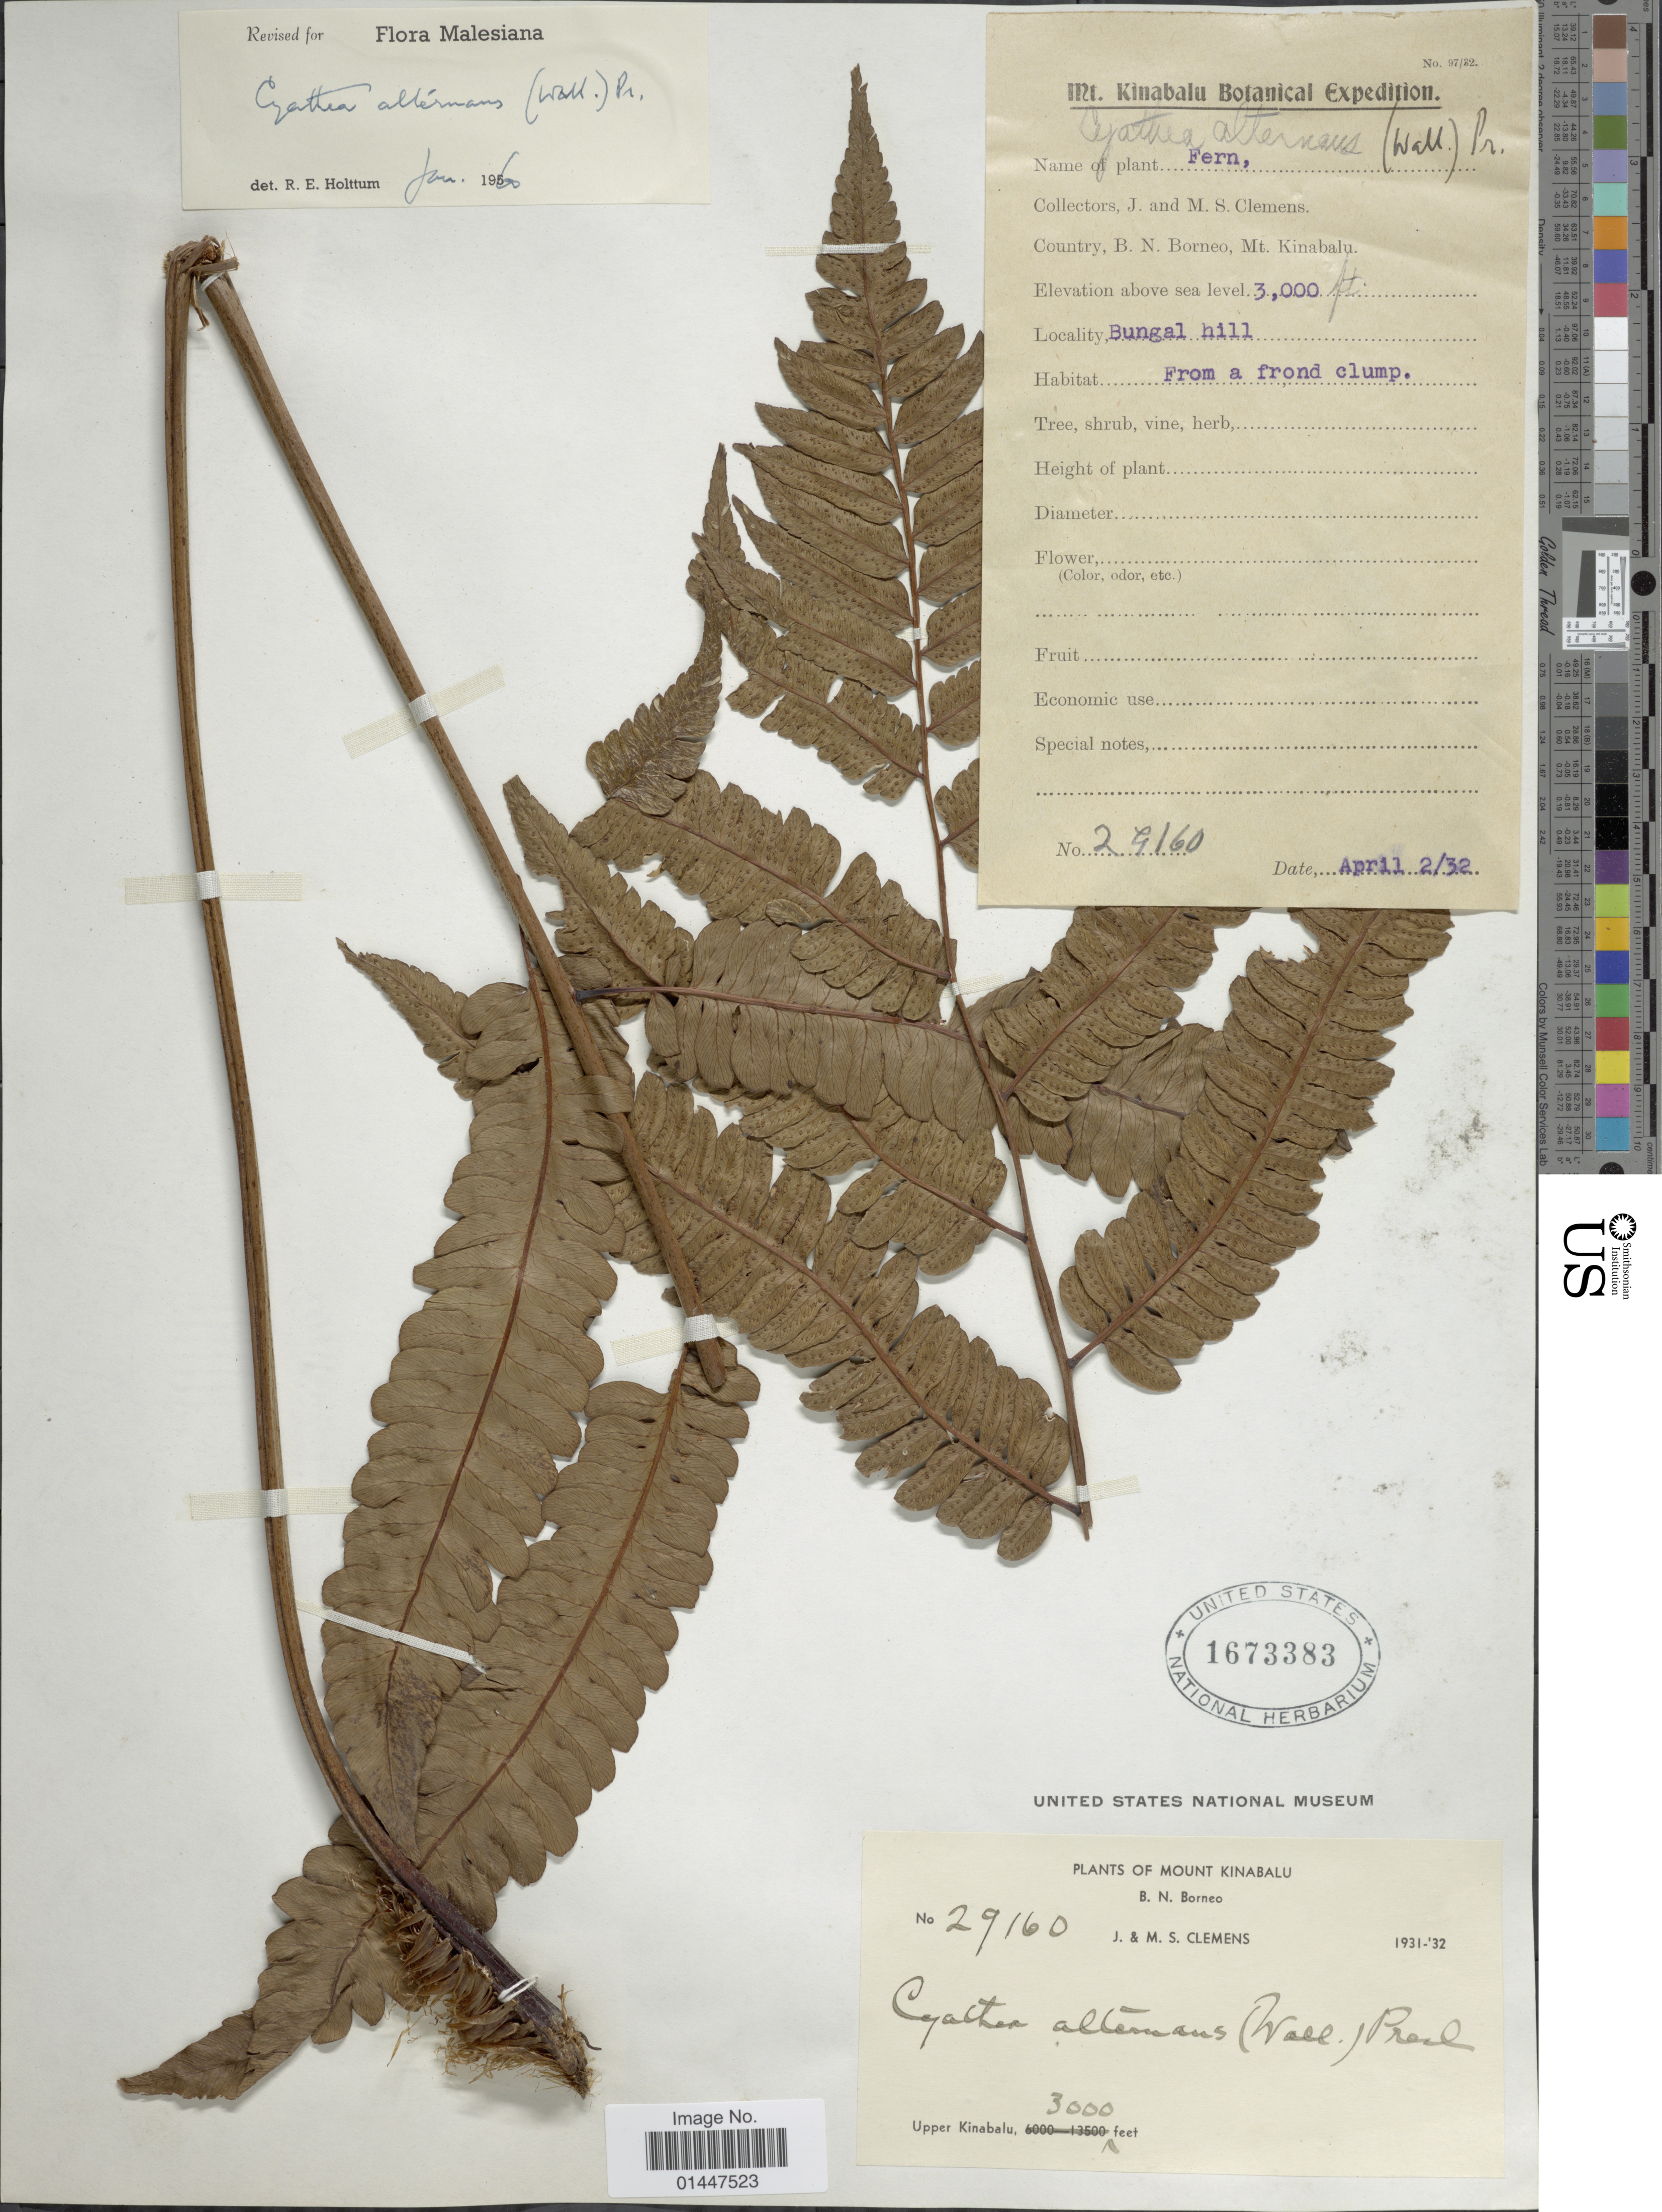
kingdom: Plantae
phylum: Tracheophyta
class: Polypodiopsida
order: Cyatheales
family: Cyatheaceae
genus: Sphaeropteris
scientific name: Sphaeropteris alternans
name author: (Wall. ex Hook.) R.M. Tryon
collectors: J. Clemens & M. S. Clemens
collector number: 29160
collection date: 1932-04-02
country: Malaysia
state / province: Sabah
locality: B. N. Borneo, Mt Kinabalu. bungal Hill. from a frond clump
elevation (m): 914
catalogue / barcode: US 1673383